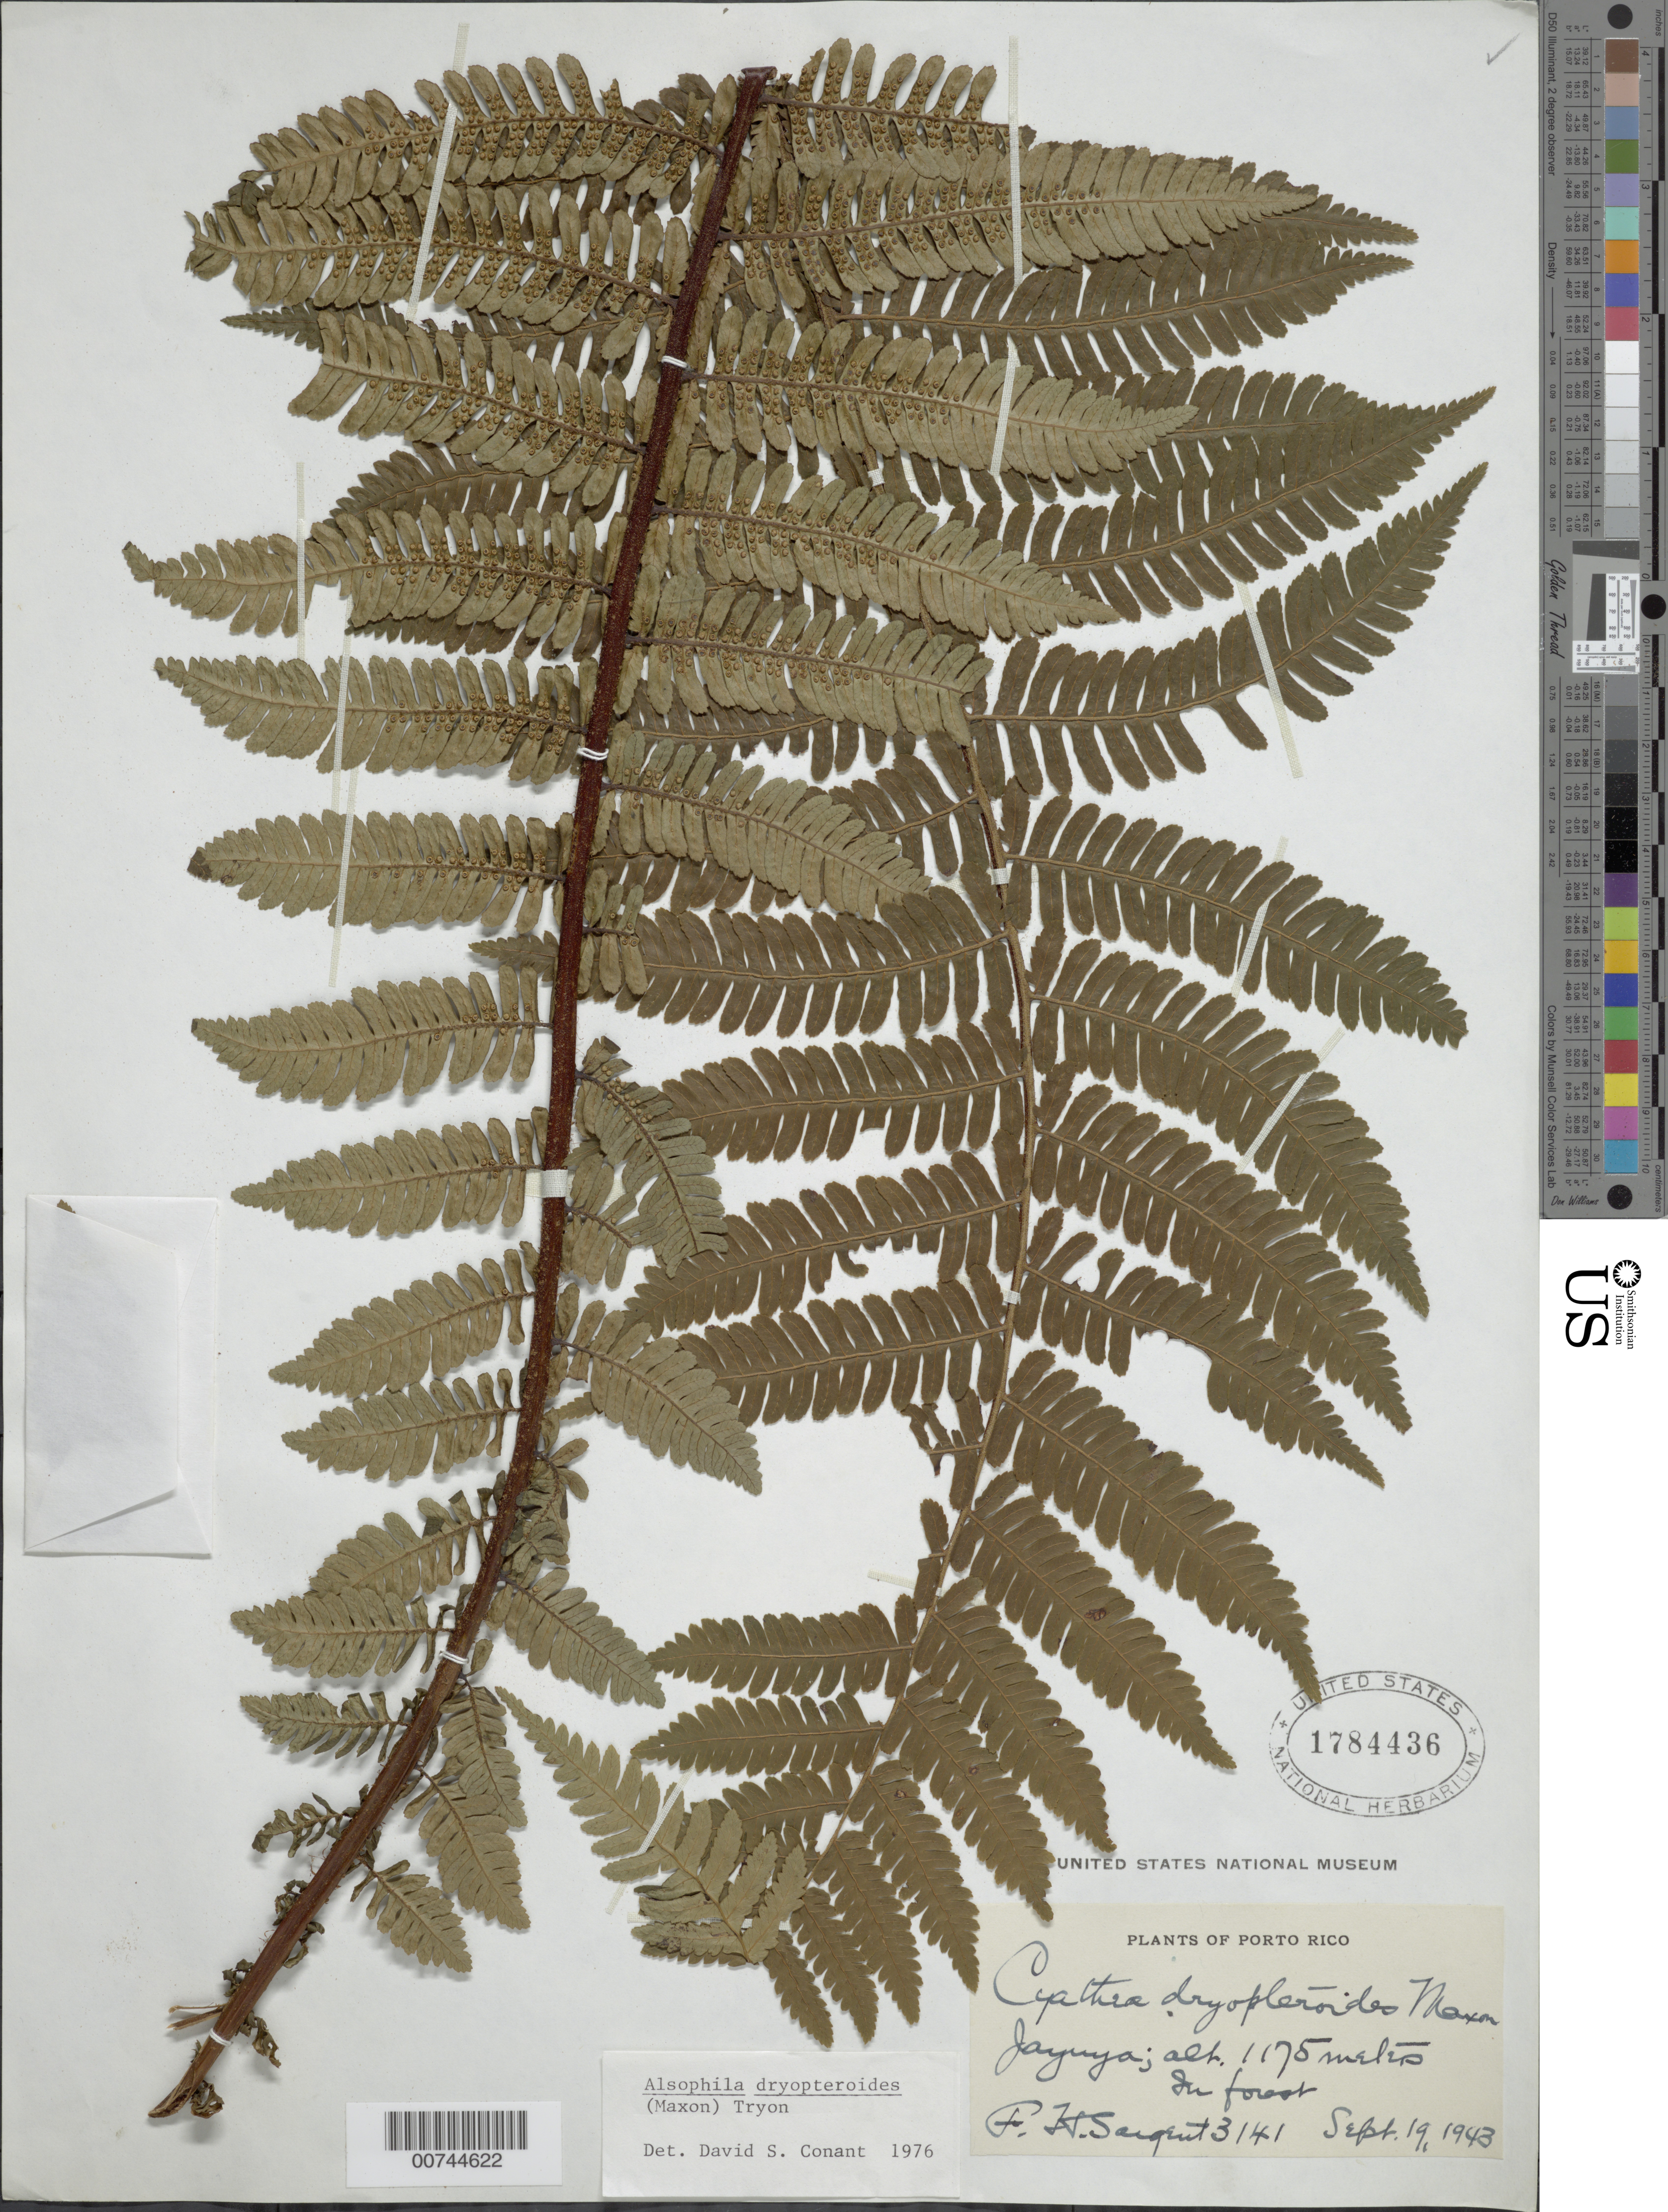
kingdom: Plantae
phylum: Tracheophyta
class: Polypodiopsida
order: Cyatheales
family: Cyatheaceae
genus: Alsophila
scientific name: Alsophila dryopteroides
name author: (Maxon) R.M. Tryon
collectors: F. H. Sargent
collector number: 3141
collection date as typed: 19 Sep 1943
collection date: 1943-09-19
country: Puerto Rico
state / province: Jayuya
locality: Jayuya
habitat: In forest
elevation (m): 1175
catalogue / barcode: US 1784436